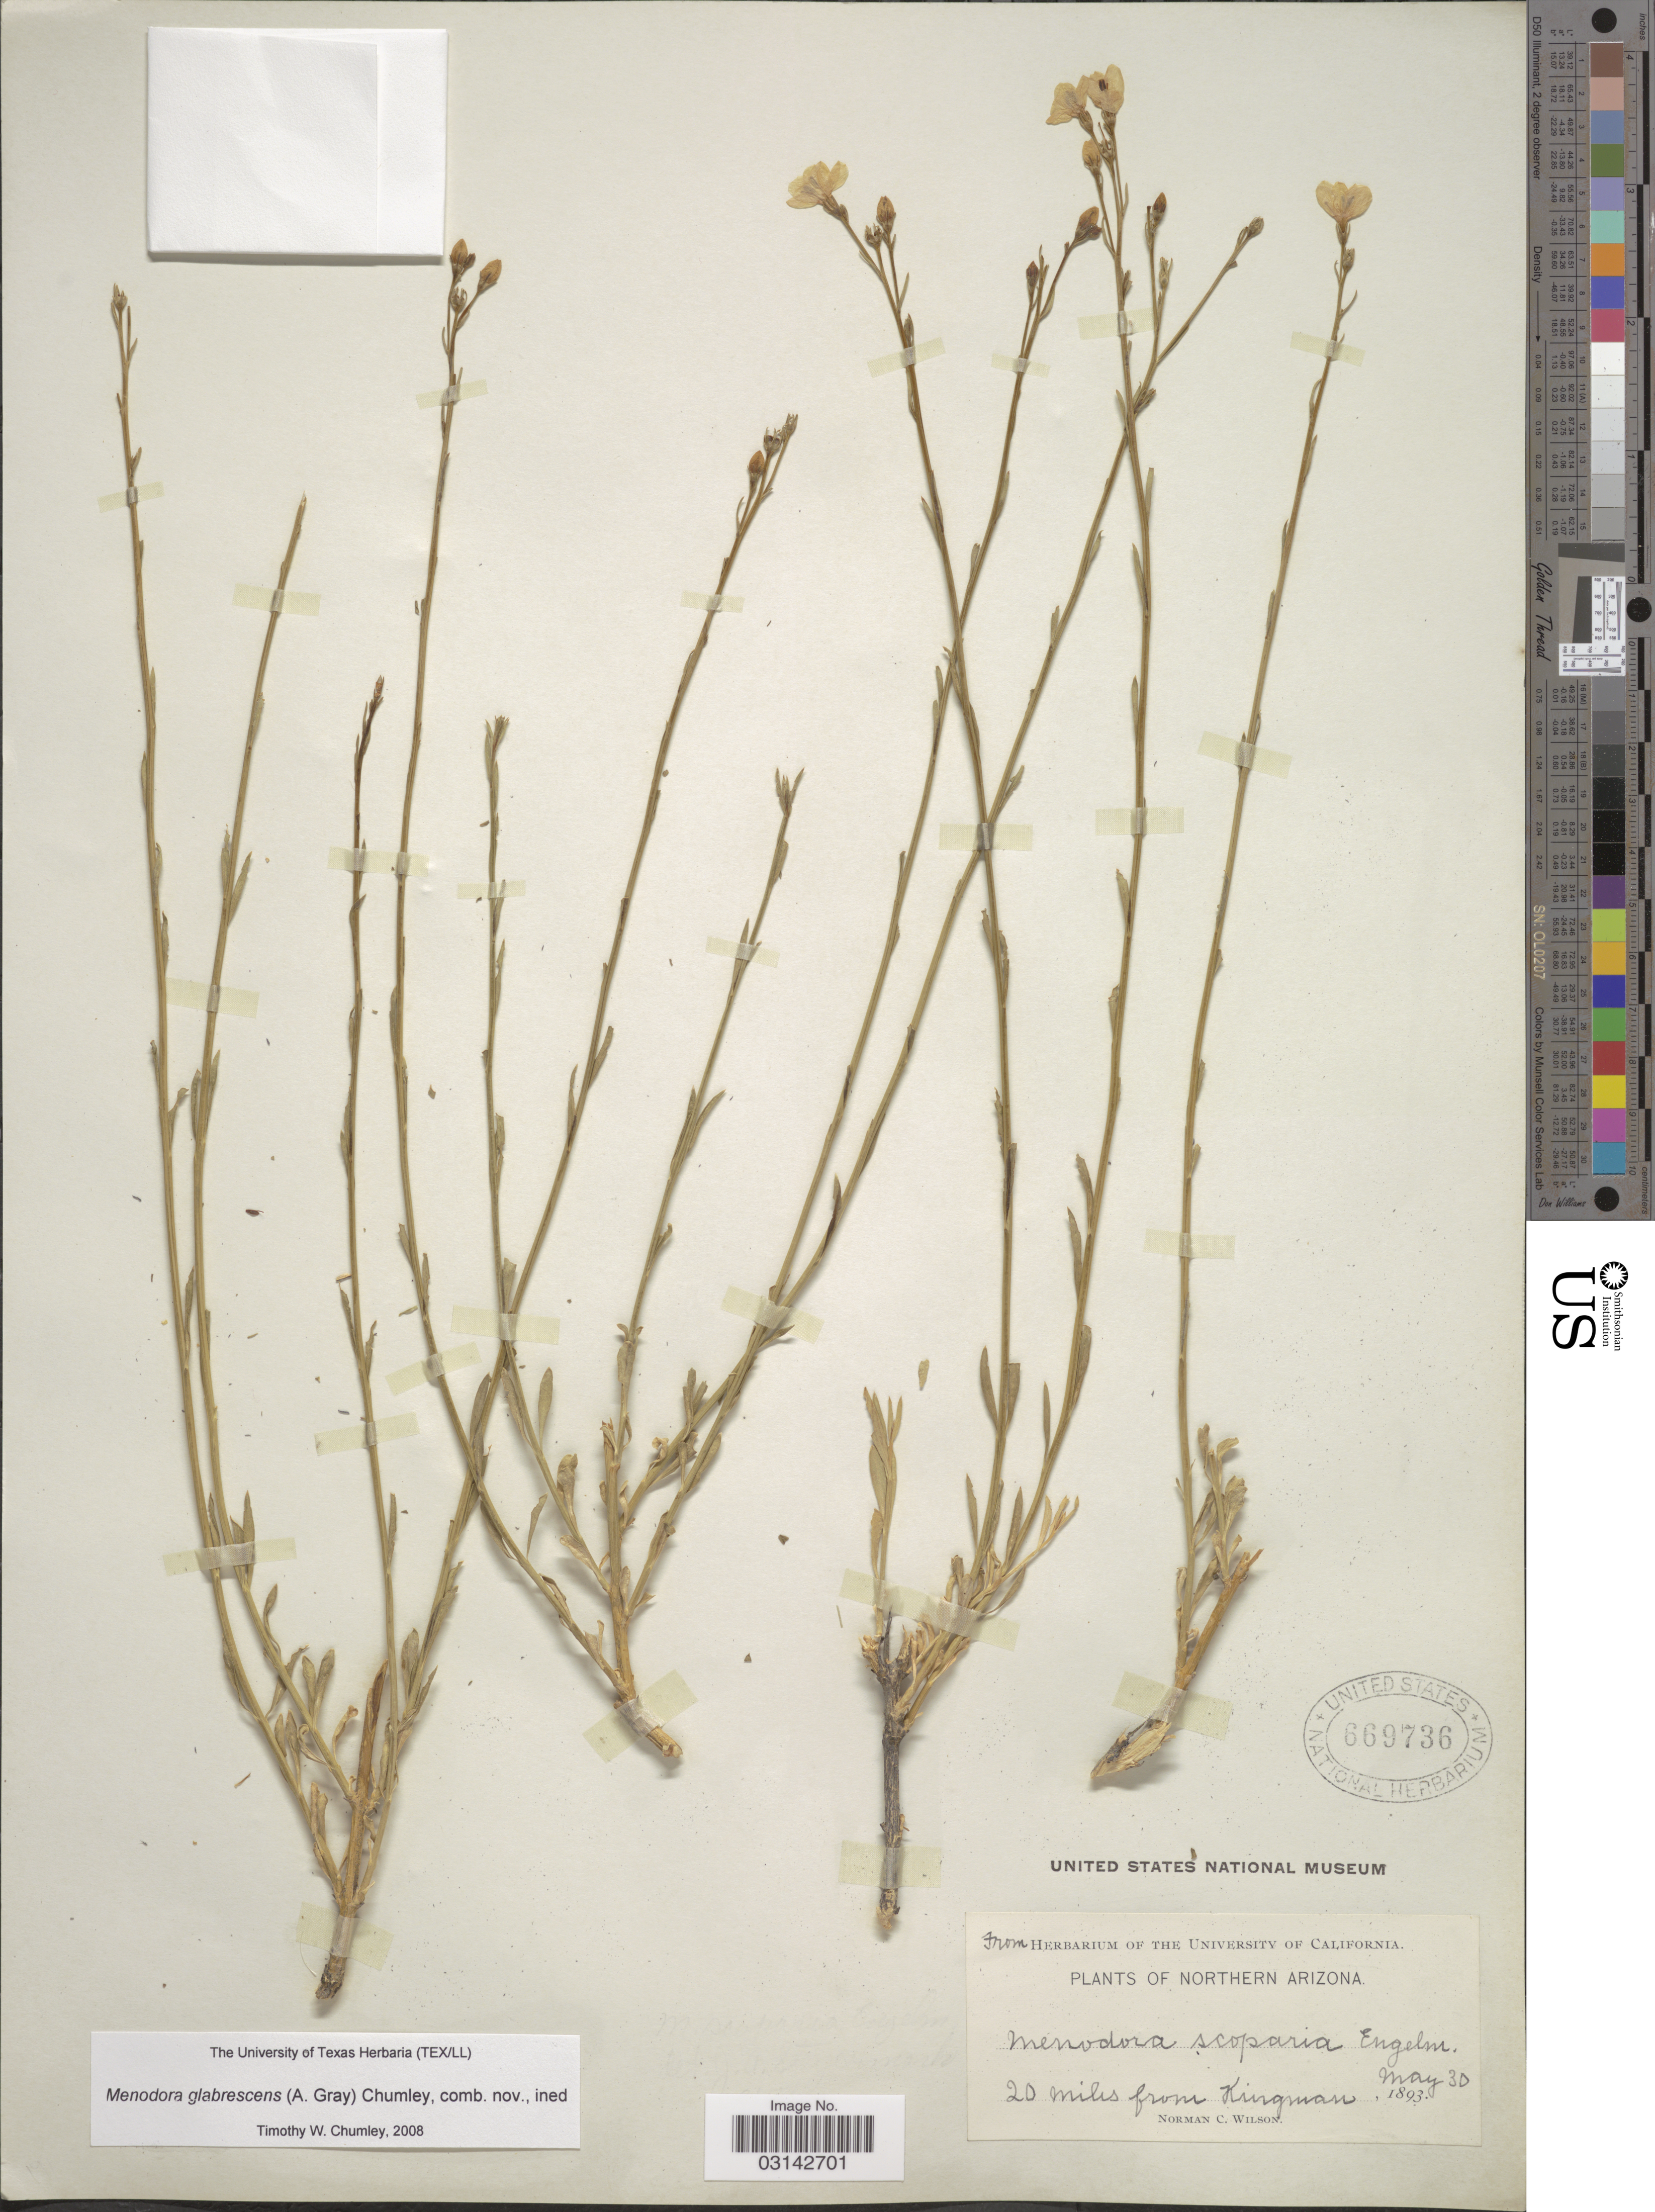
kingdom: Plantae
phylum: Tracheophyta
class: Magnoliopsida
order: Lamiales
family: Oleaceae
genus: Menodora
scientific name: Menodora glabrescens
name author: Chumley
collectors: N. C. Wilson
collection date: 1893-05-30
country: United States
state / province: Arizona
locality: Northern Arizona, 20 miles from Kingman.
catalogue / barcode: US 669736